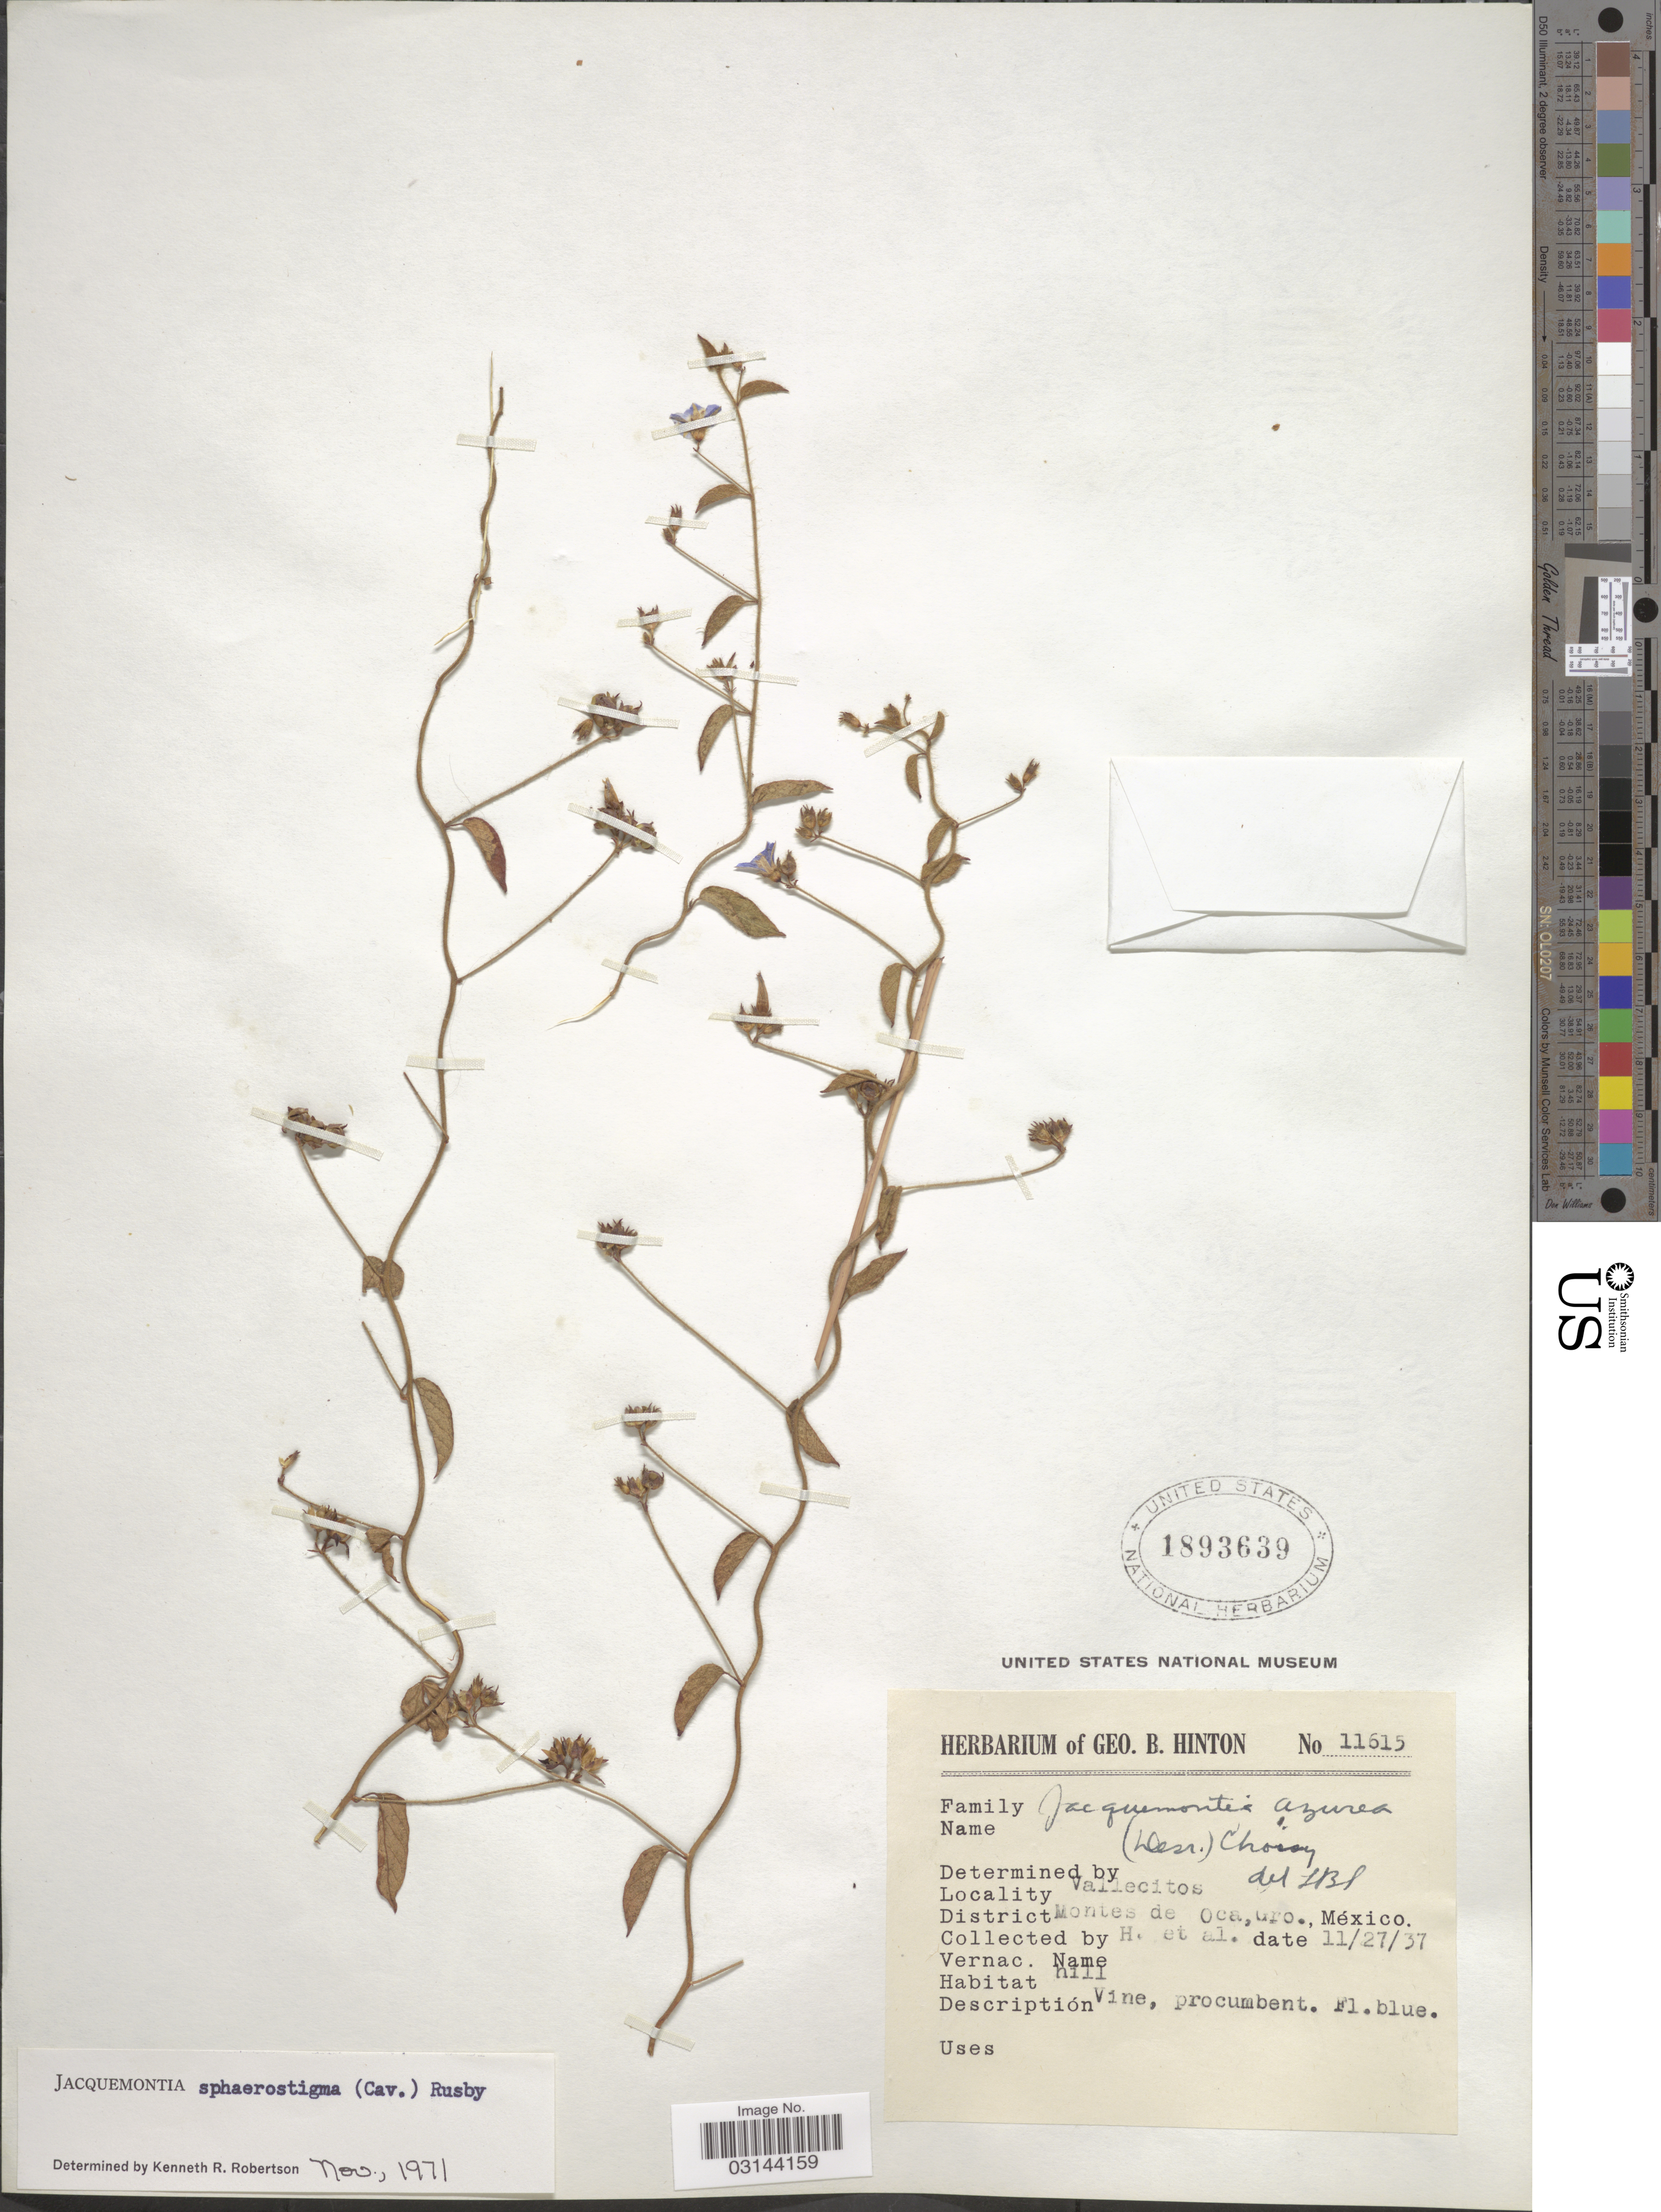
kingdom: Plantae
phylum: Tracheophyta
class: Magnoliopsida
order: Solanales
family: Convolvulaceae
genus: Jacquemontia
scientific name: Jacquemontia sphaerostigma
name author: (Cav.) Rusby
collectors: G. B. Hinton & et al.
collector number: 11615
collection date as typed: Transcribed d/m/y: 27/11/37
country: Mexico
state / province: Guerrero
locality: Vallecitos, District Montes de Oca, Gro.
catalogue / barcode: US 1893639